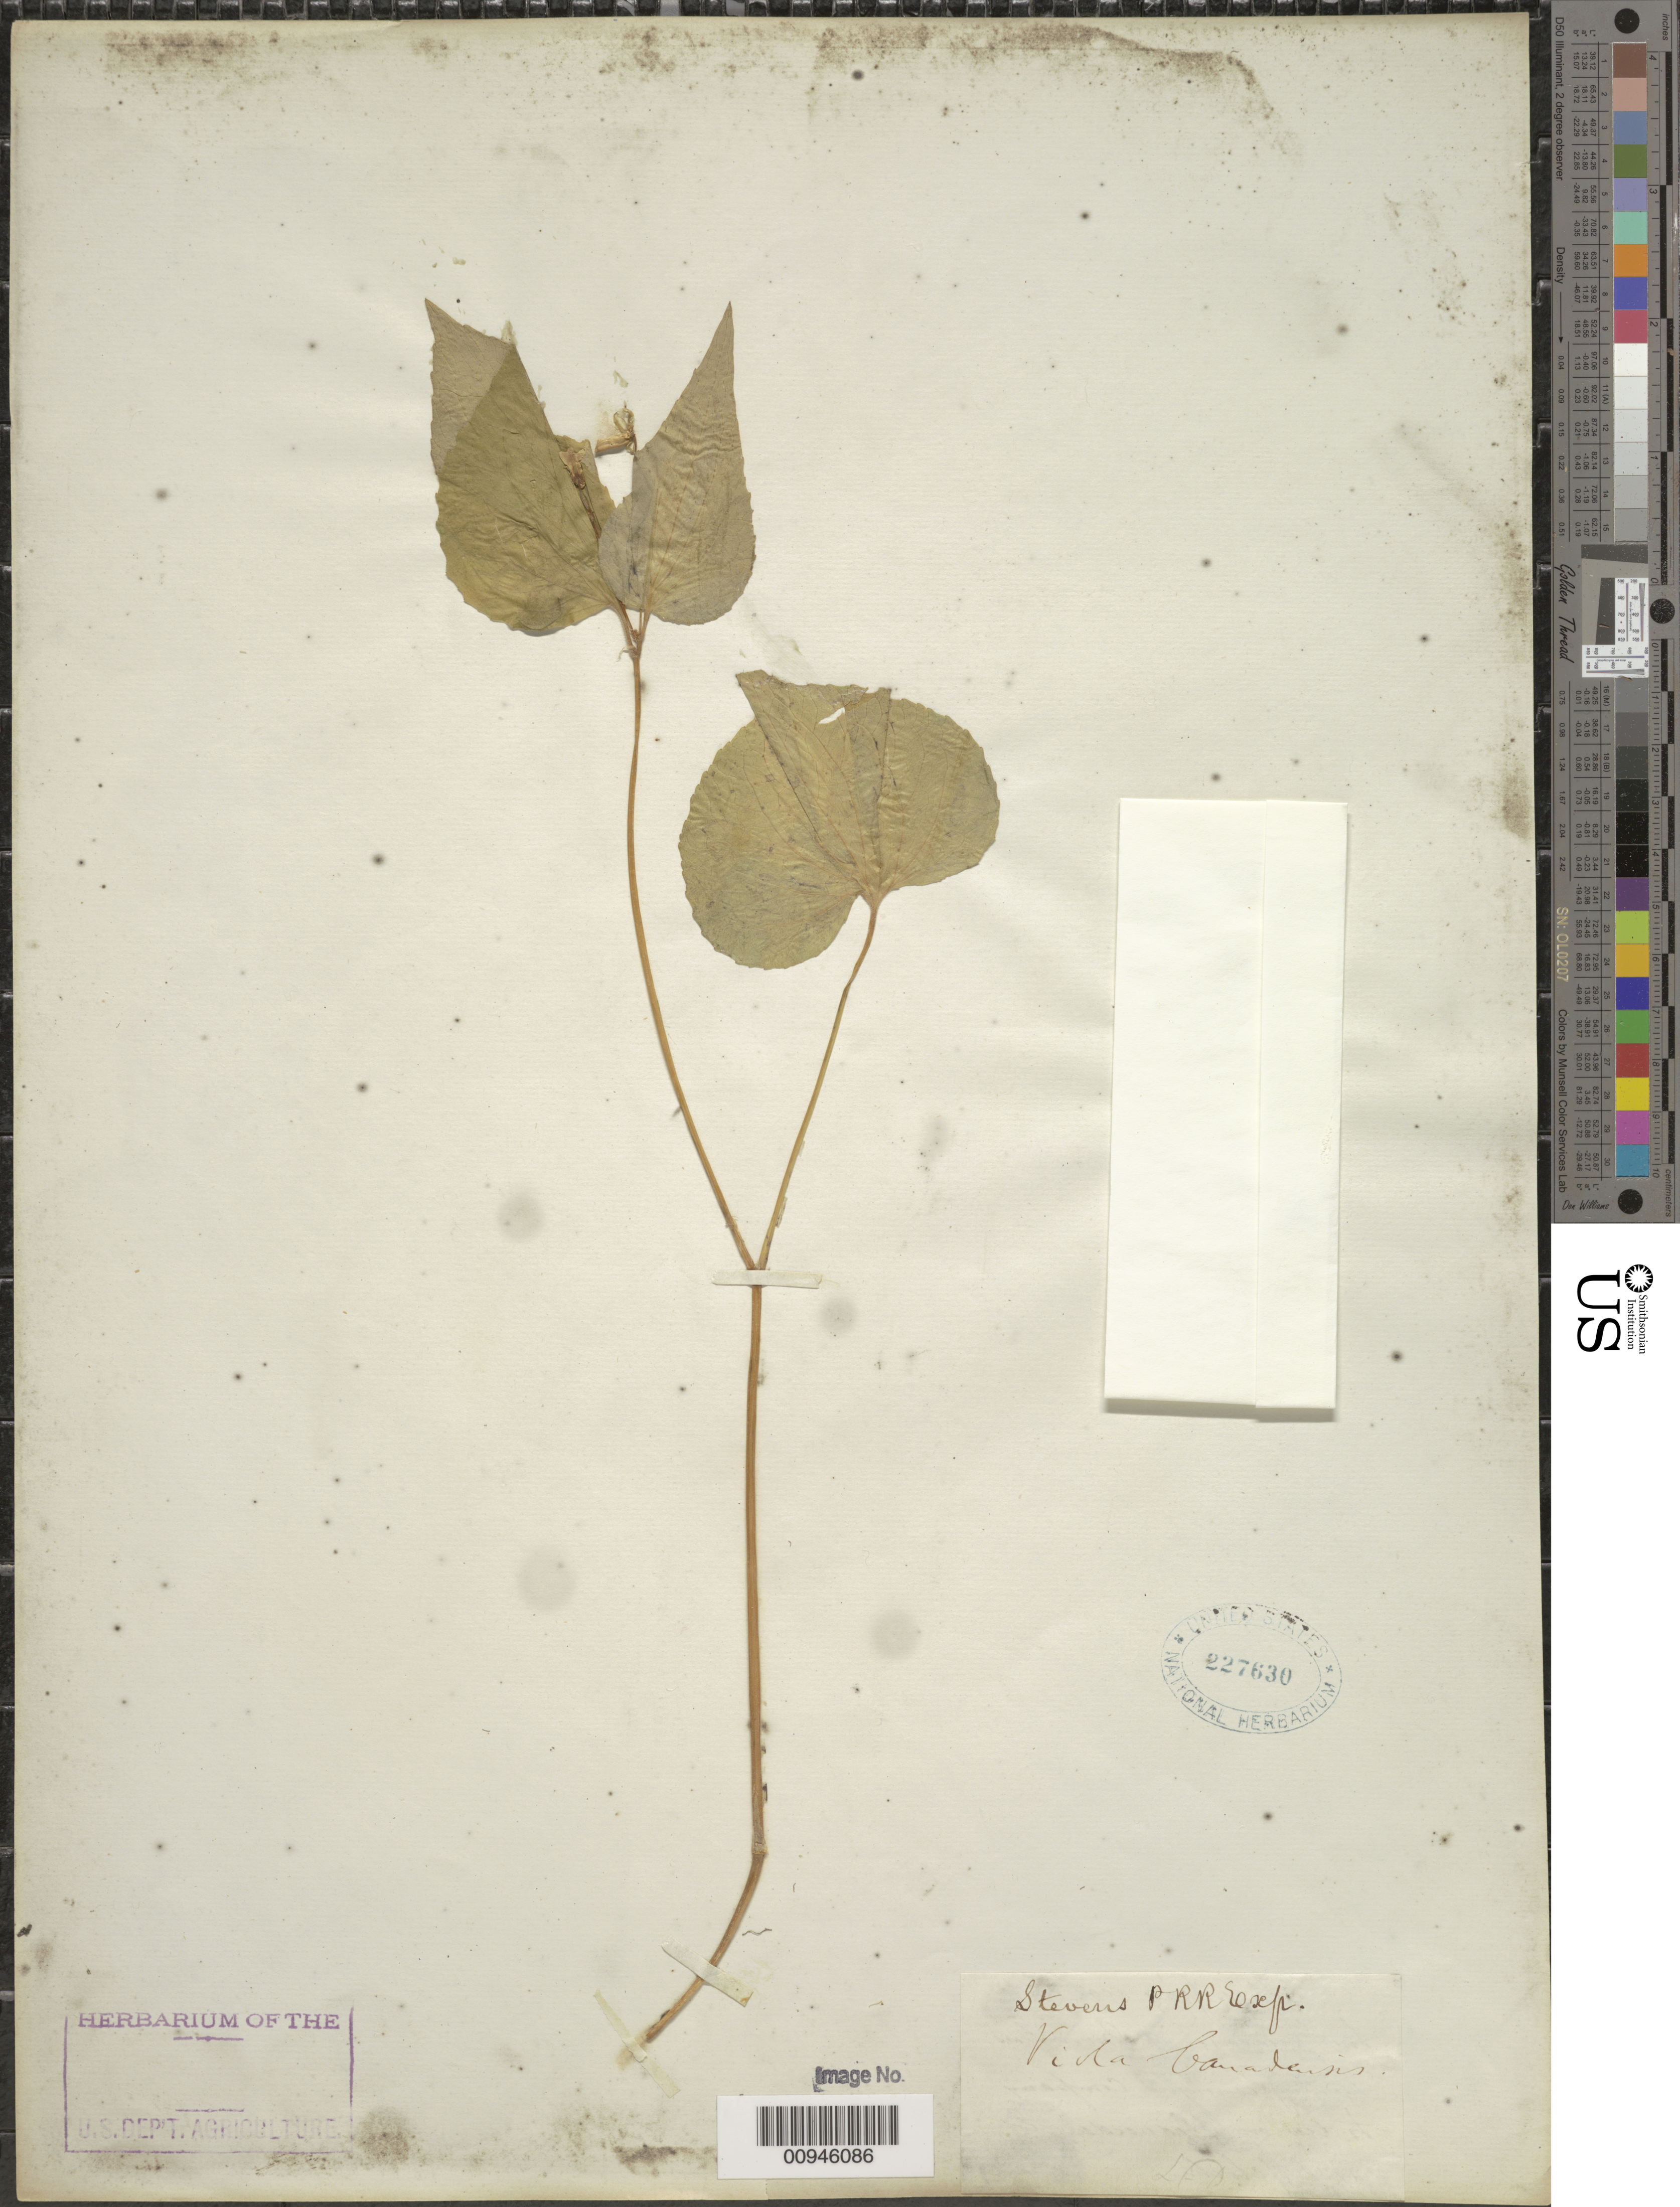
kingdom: Plantae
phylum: Tracheophyta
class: Magnoliopsida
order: Malpighiales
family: Violaceae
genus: Viola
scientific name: Viola canadensis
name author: L.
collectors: -- Stevens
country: United States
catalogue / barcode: US 227630